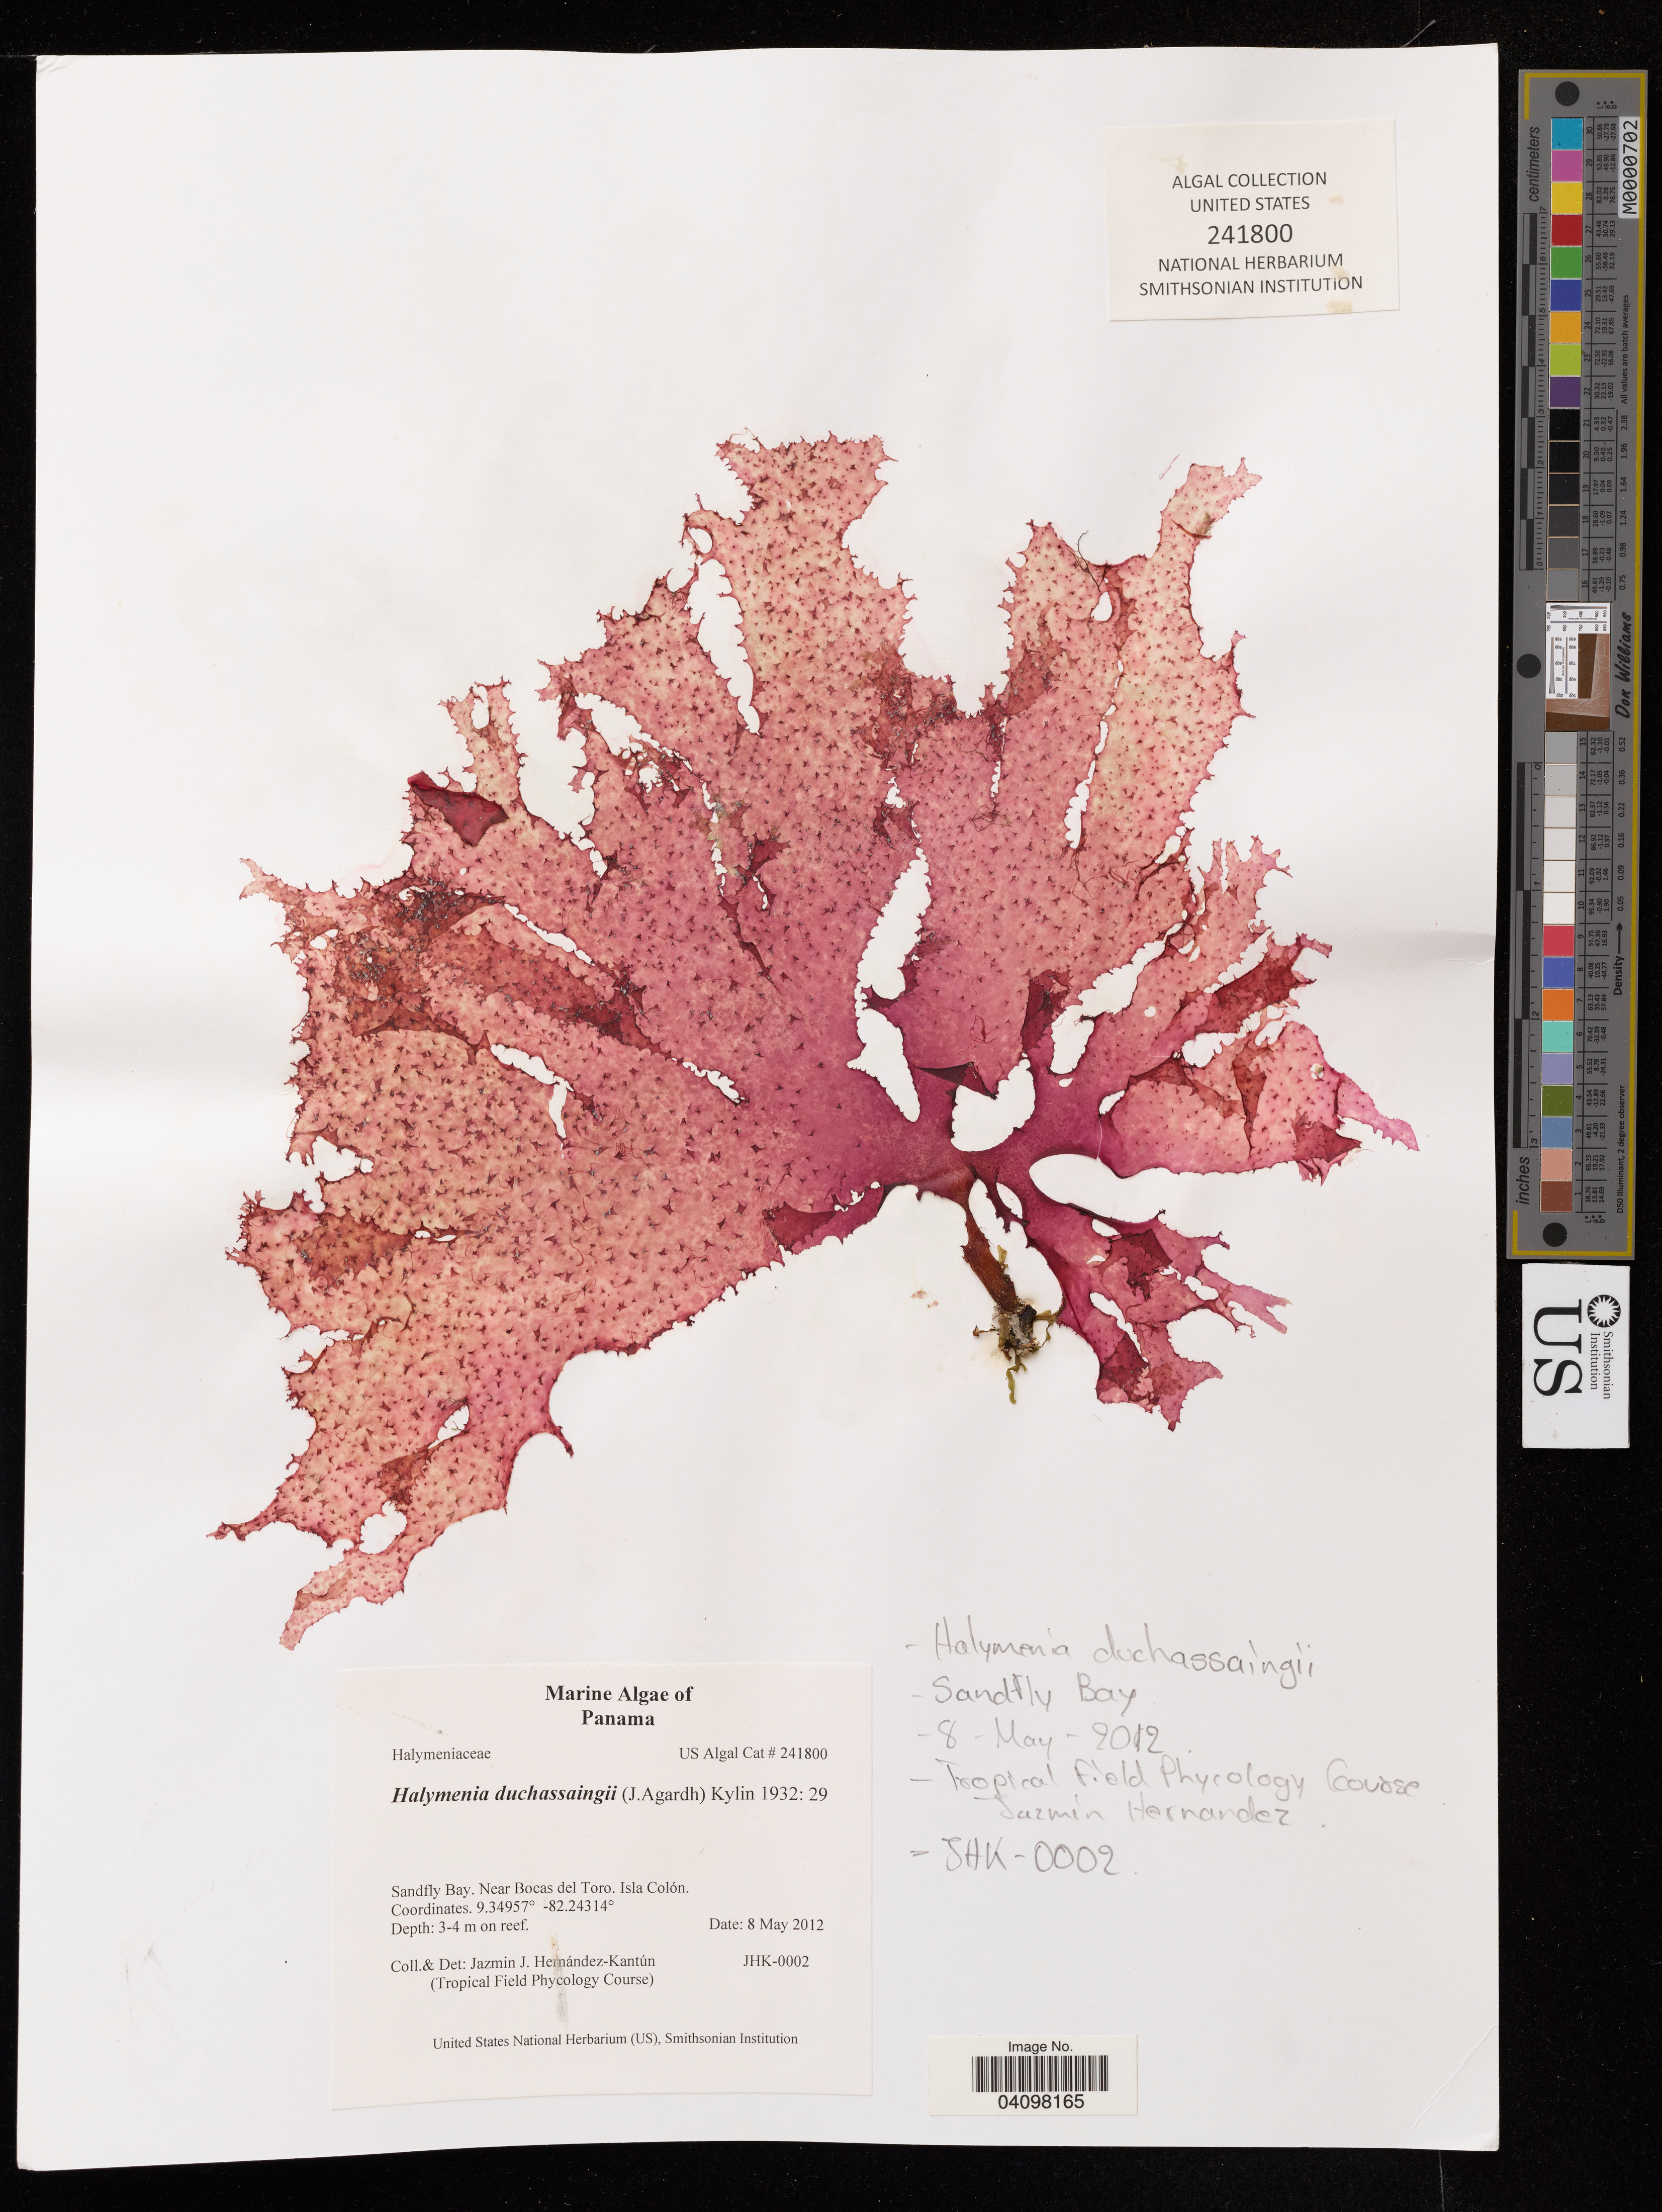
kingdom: Plantae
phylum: Rhodophyta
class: Florideophyceae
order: Halymeniales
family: Halymeniaceae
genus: Halymenia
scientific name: Halymenia duchassaignii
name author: (J. Agardh) Kylin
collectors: J. J. Hernández-Kantún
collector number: JHK-0002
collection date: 2012-05-08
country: Panama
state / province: Colón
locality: Sandfy Bay. Near Bocas del Toro. Isla Colón.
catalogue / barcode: US 241800